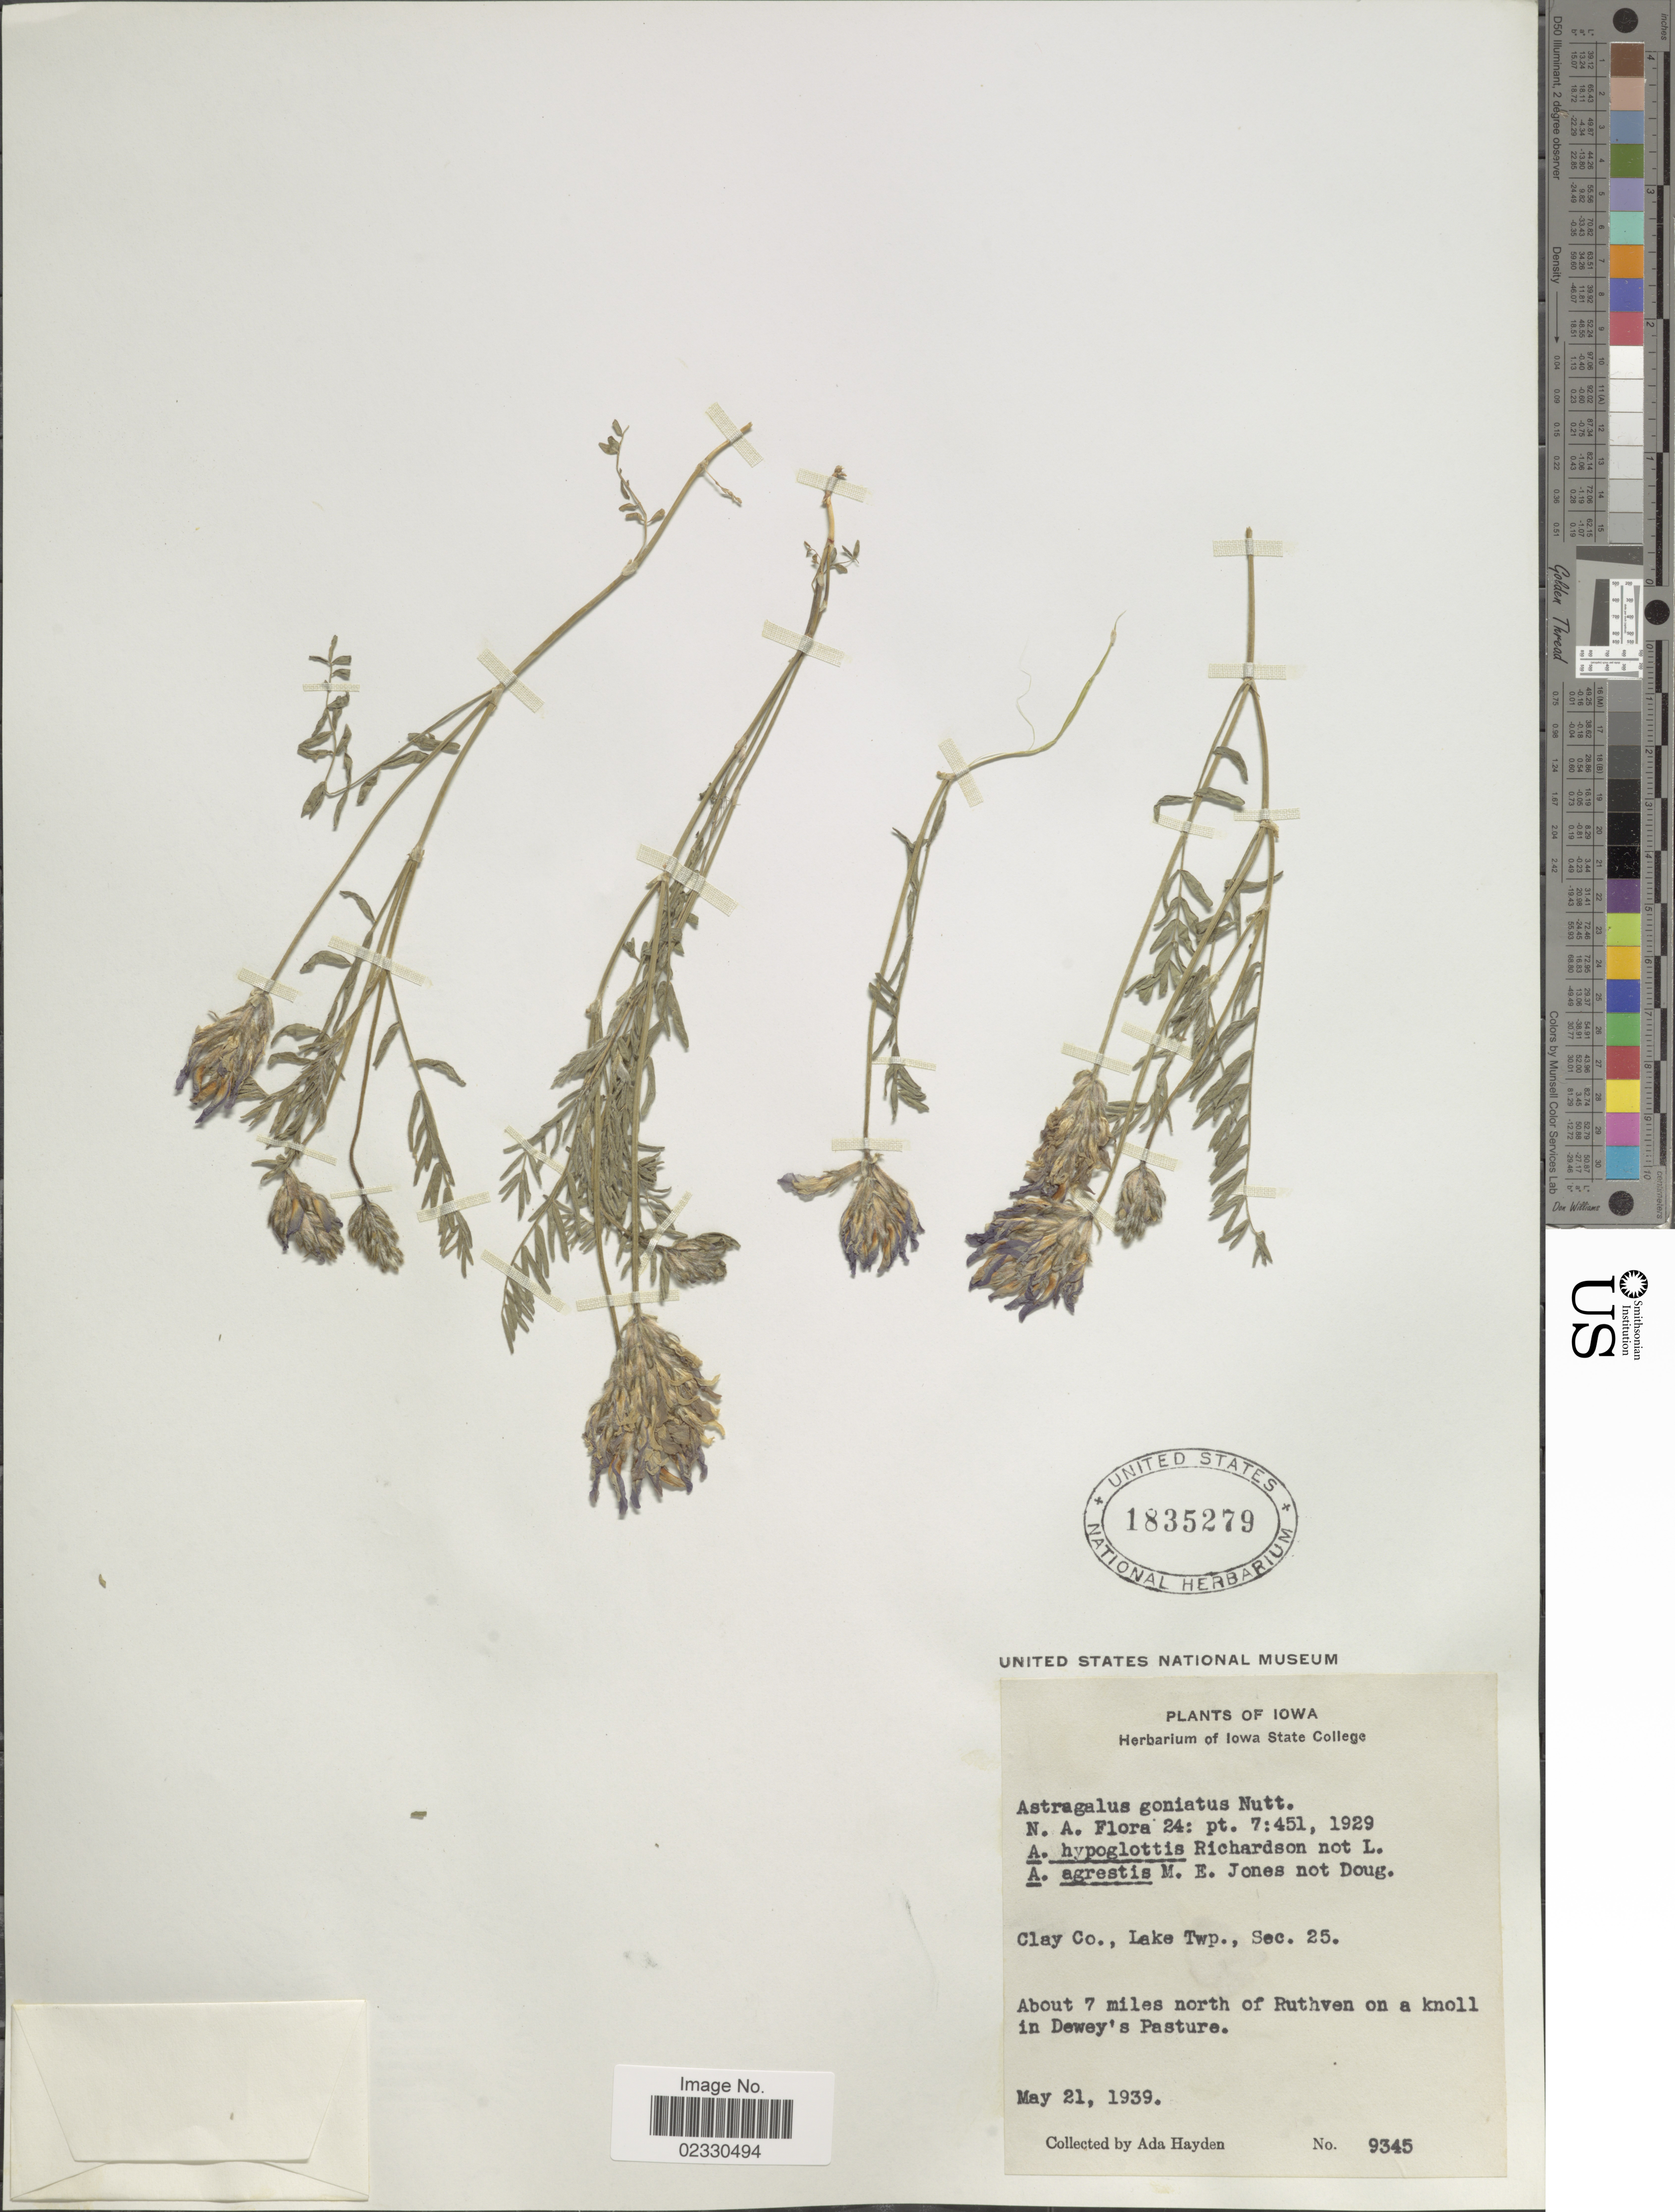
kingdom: Plantae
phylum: Tracheophyta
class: Magnoliopsida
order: Fabales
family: Fabaceae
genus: Astragalus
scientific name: Astragalus dasyglottis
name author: DC.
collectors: Ada Hayden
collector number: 9345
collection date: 1939-05-21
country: United States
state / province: Iowa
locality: Clay Co., Lake Twp. Sec 25, About 7 miles north of Ruthven on a knoll in Dewey's Pasture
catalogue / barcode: US 1835279